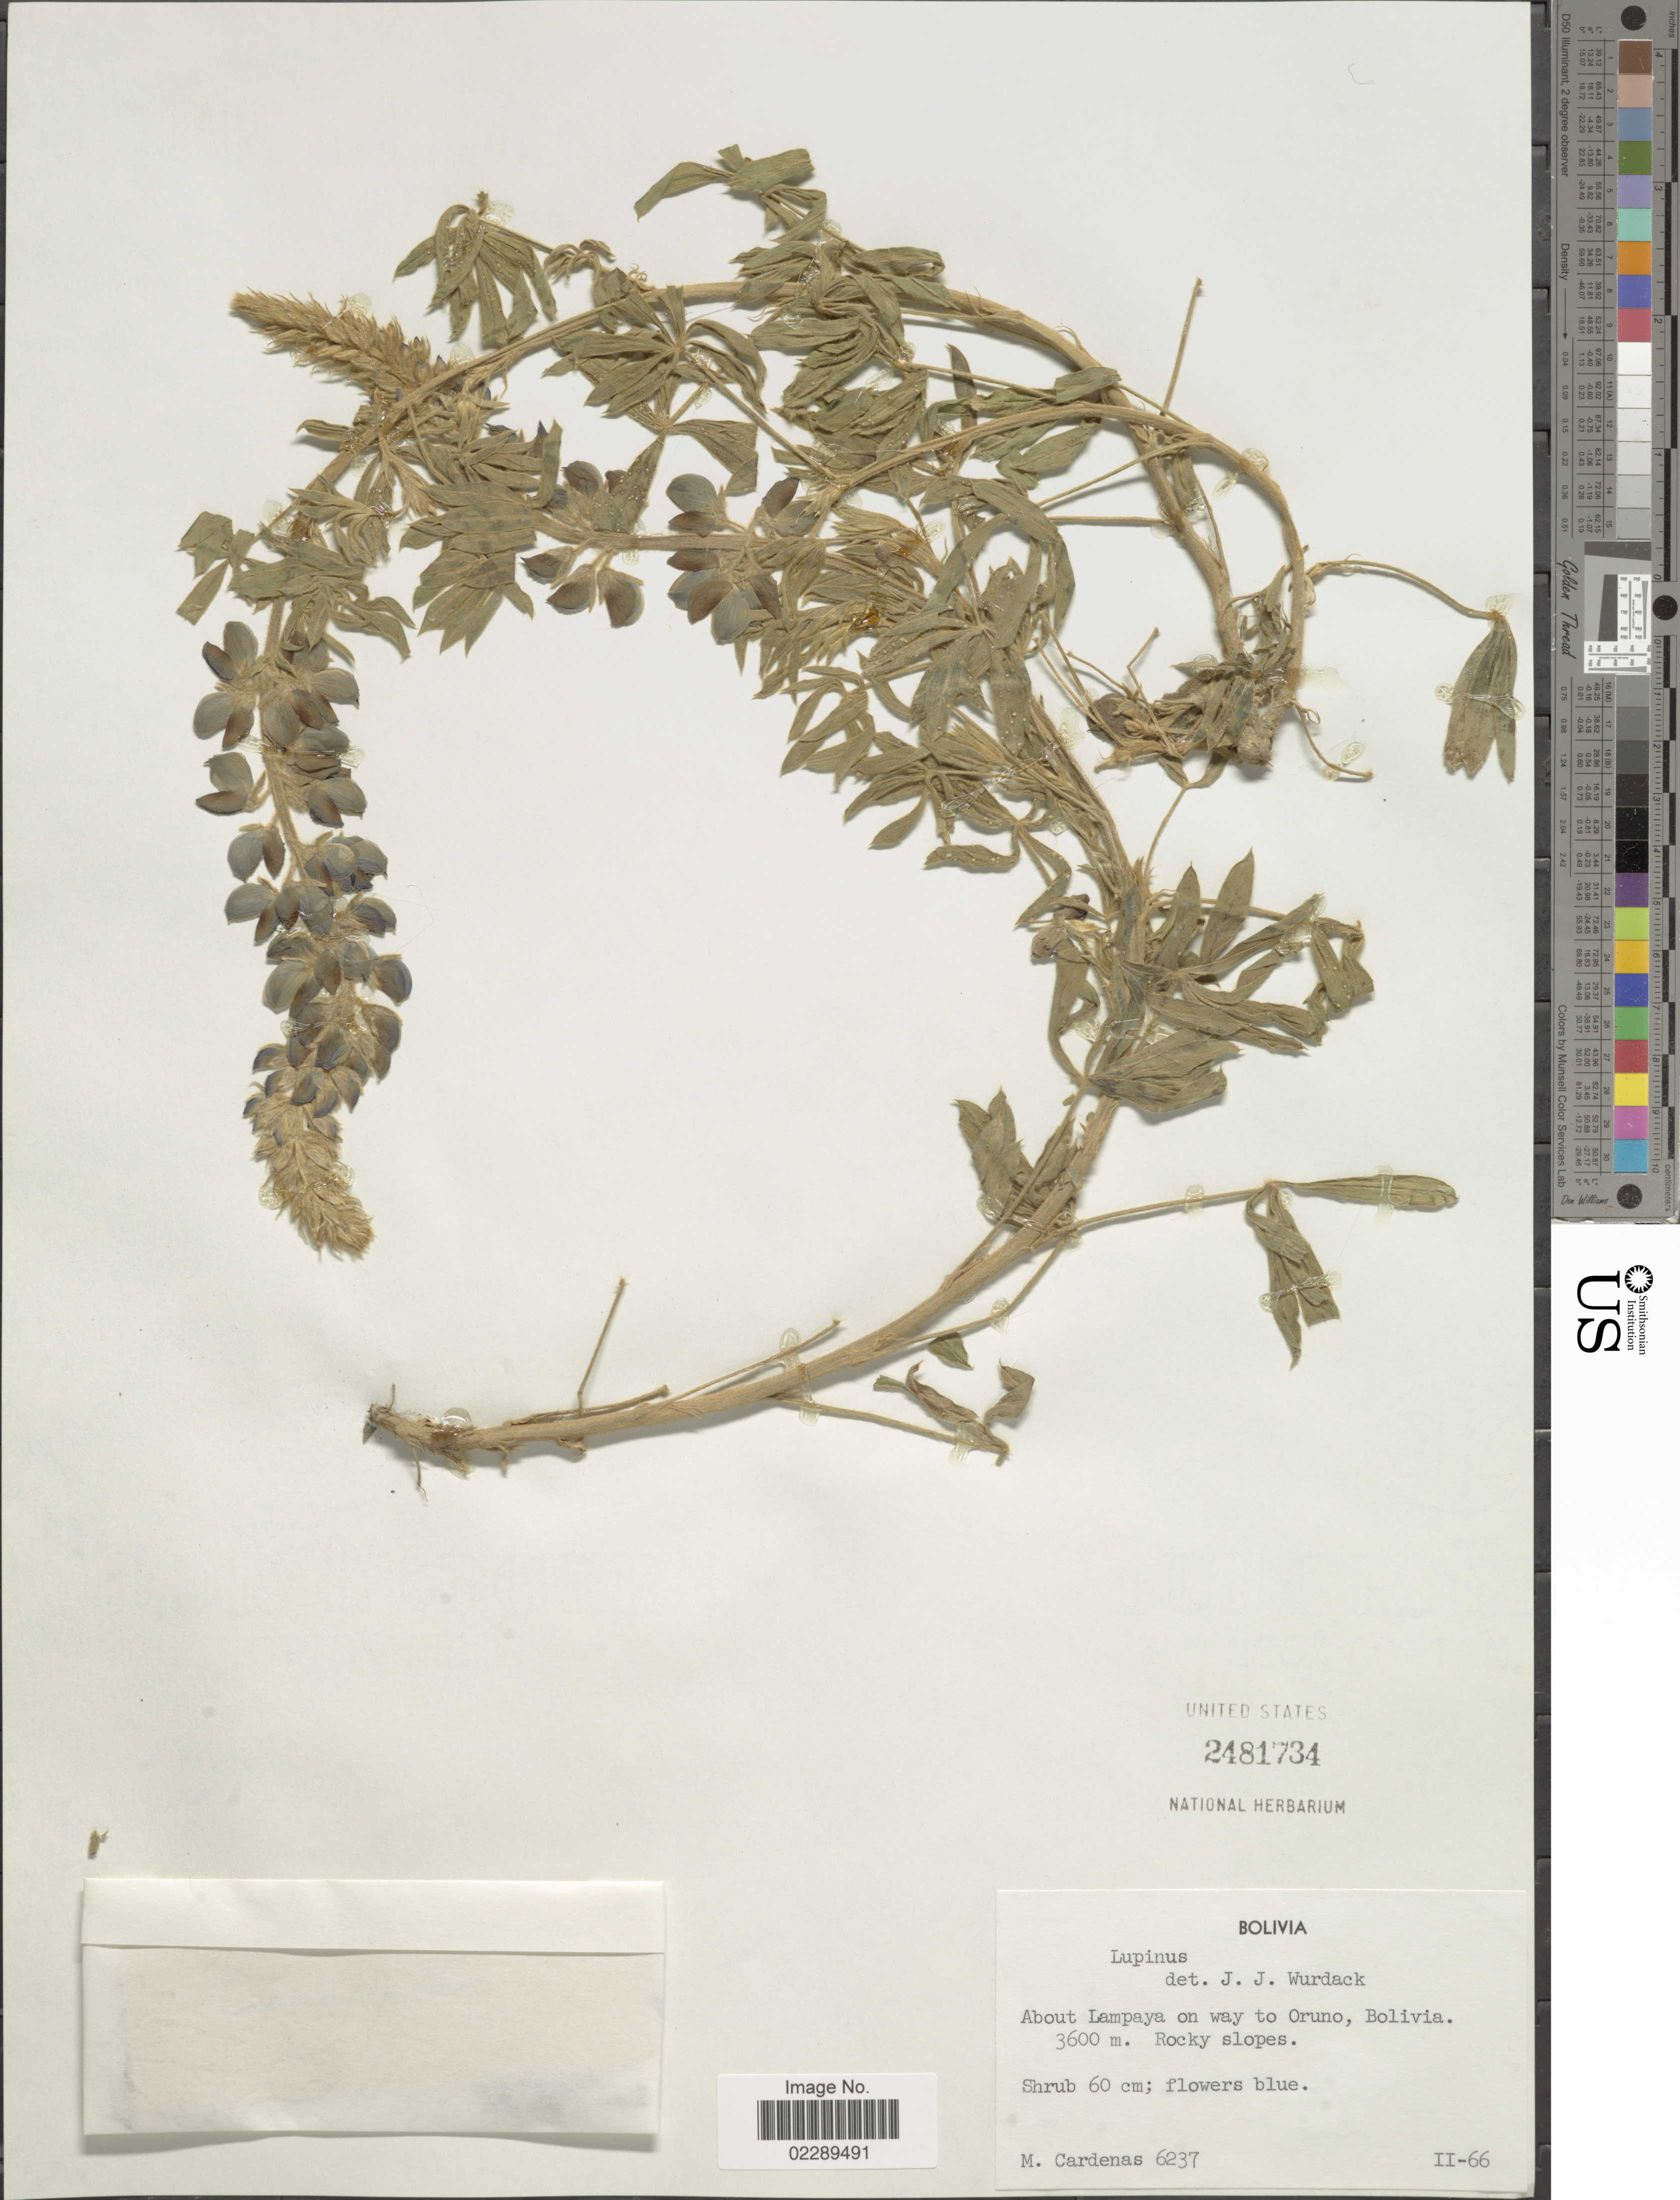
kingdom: Plantae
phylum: Tracheophyta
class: Magnoliopsida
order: Fabales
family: Fabaceae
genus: Lupinus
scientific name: Lupinus sp.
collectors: M. Cárdenas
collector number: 6237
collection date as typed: Transcribed d/m/y: /2/66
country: Bolivia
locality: About Lampaya on way to Oruno, Bolivia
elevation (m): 3600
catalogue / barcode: US 2481734